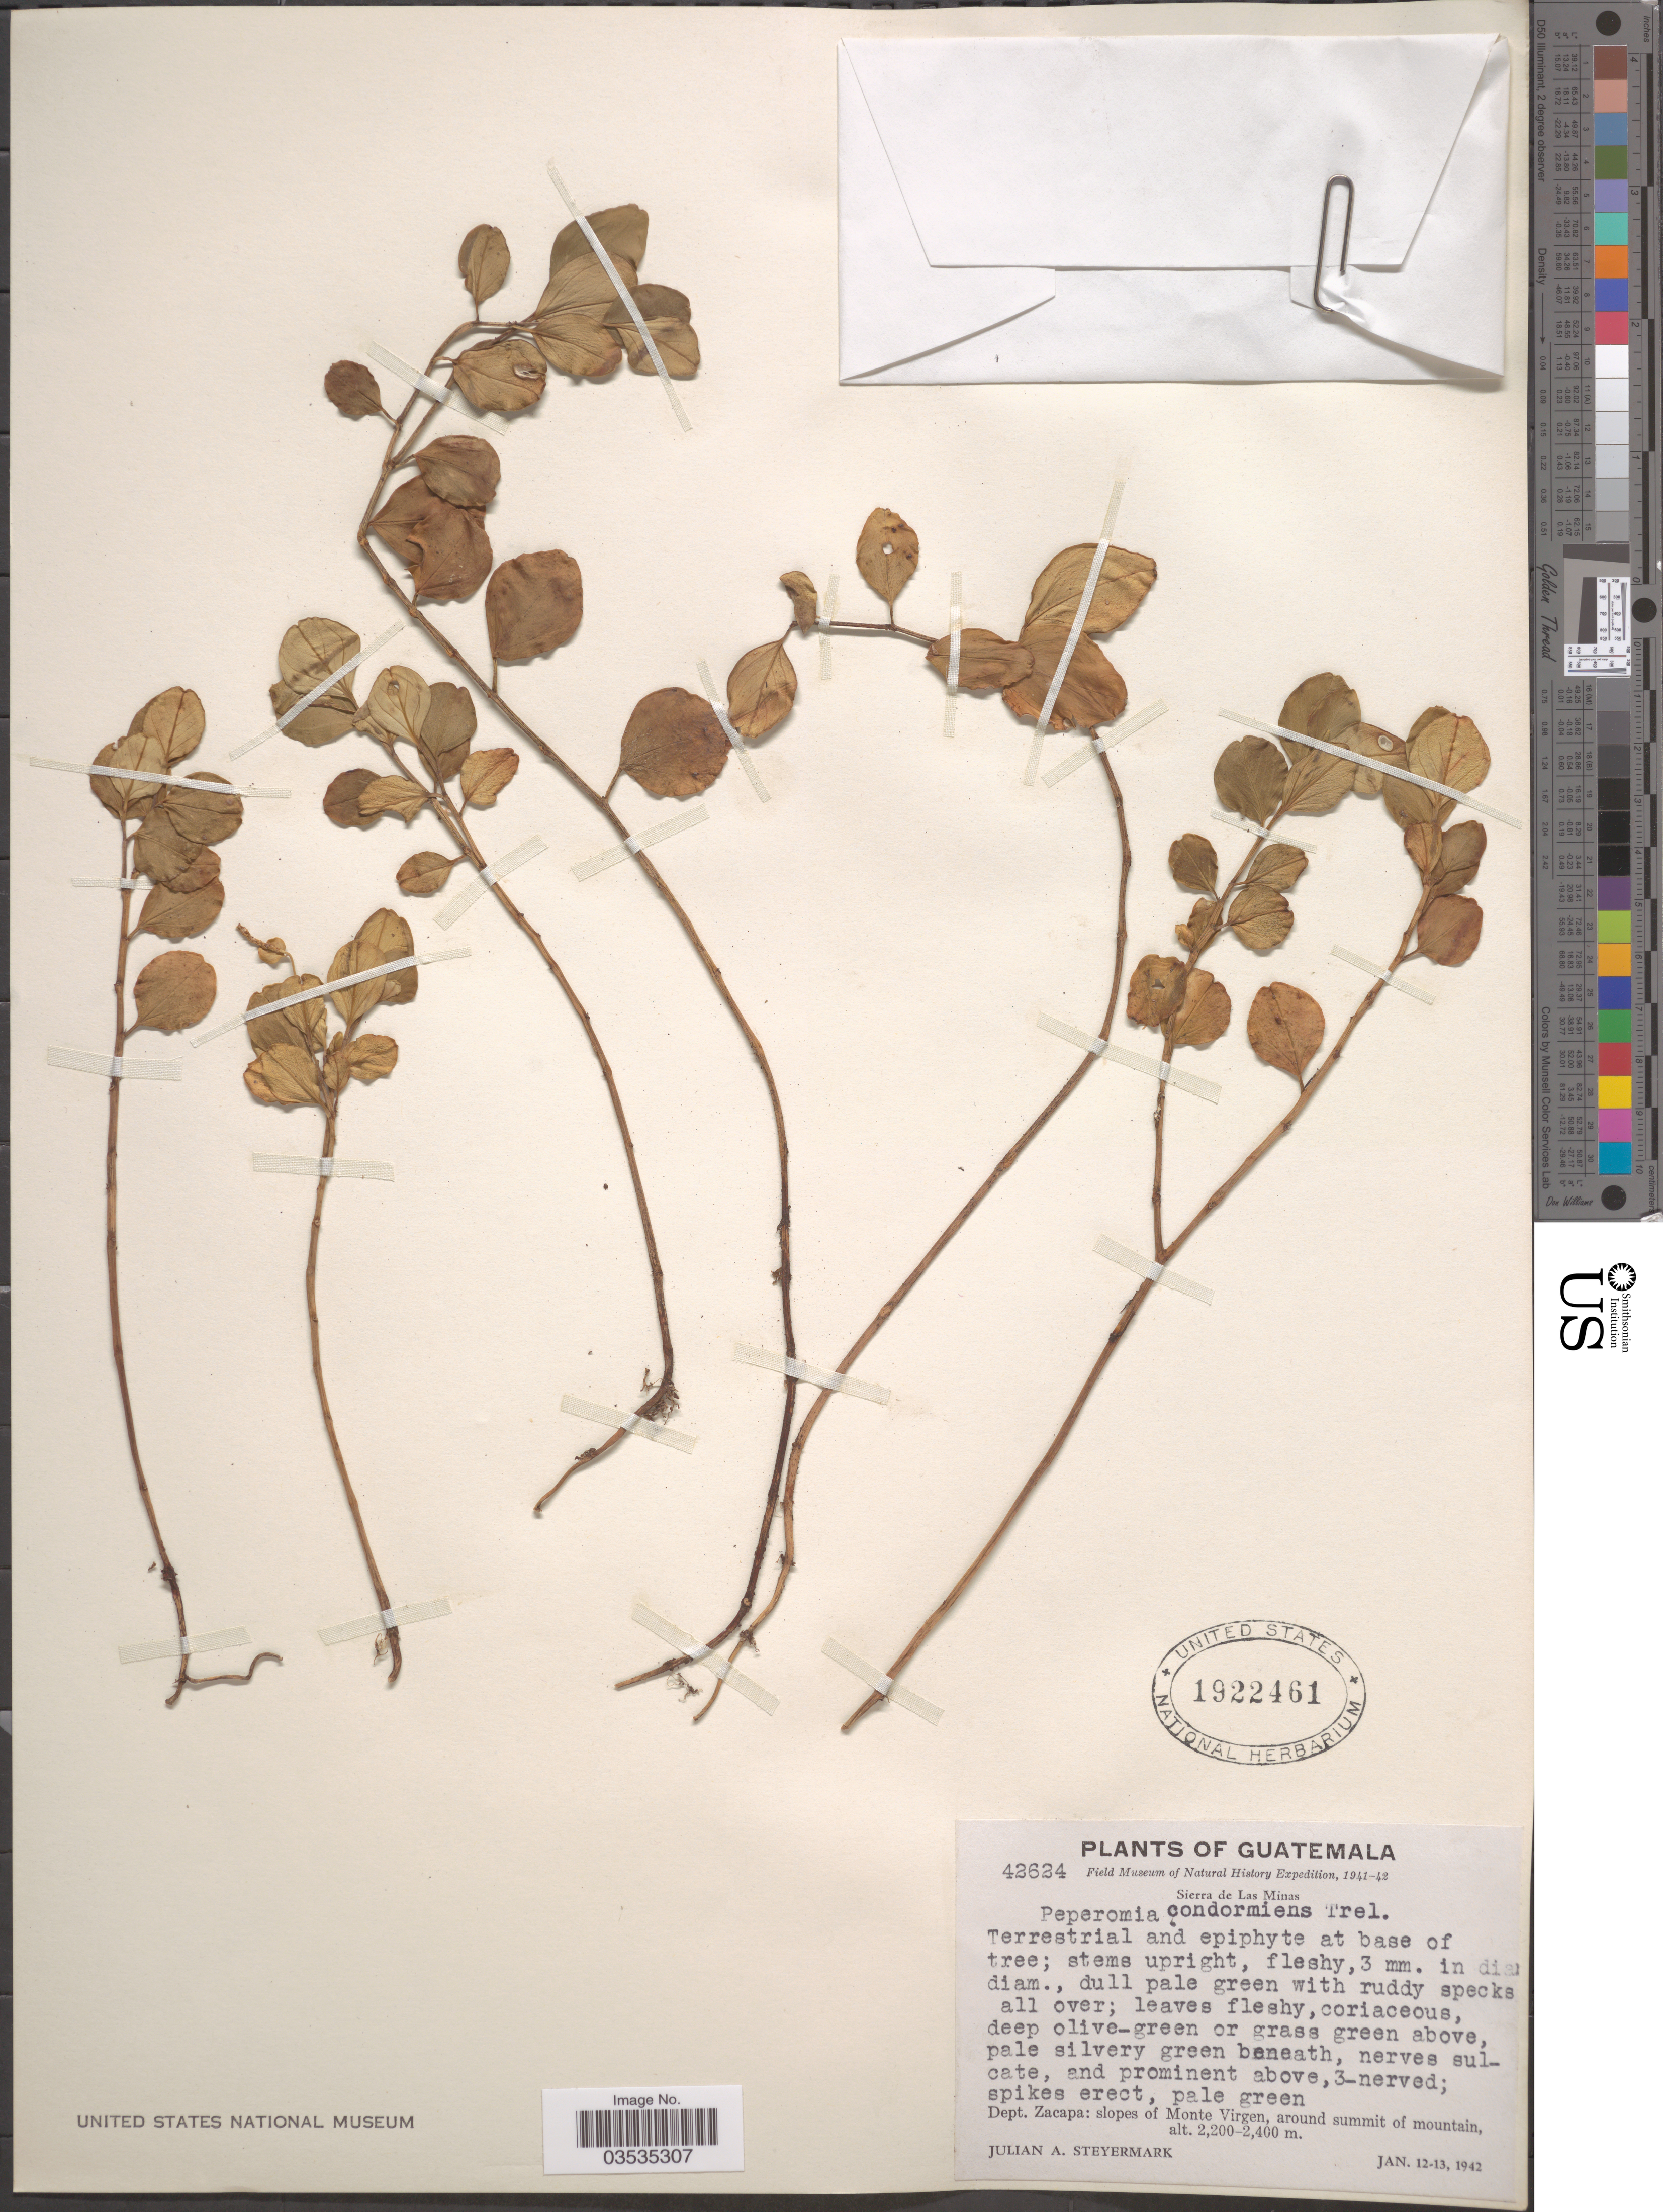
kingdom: Plantae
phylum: Tracheophyta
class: Magnoliopsida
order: Piperales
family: Piperaceae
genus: Peperomia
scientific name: Peperomia tenuipes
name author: Trel.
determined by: Jiménez, José Estaban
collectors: J. Steyermark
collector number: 42624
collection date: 1942-01-12/1942-01-13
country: Guatemala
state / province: Zacapa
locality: Sierra de Las Minas. Dept. Zacapa: slopes of Montes Virgen, around summit of mountain.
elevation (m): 2200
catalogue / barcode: US 1922461